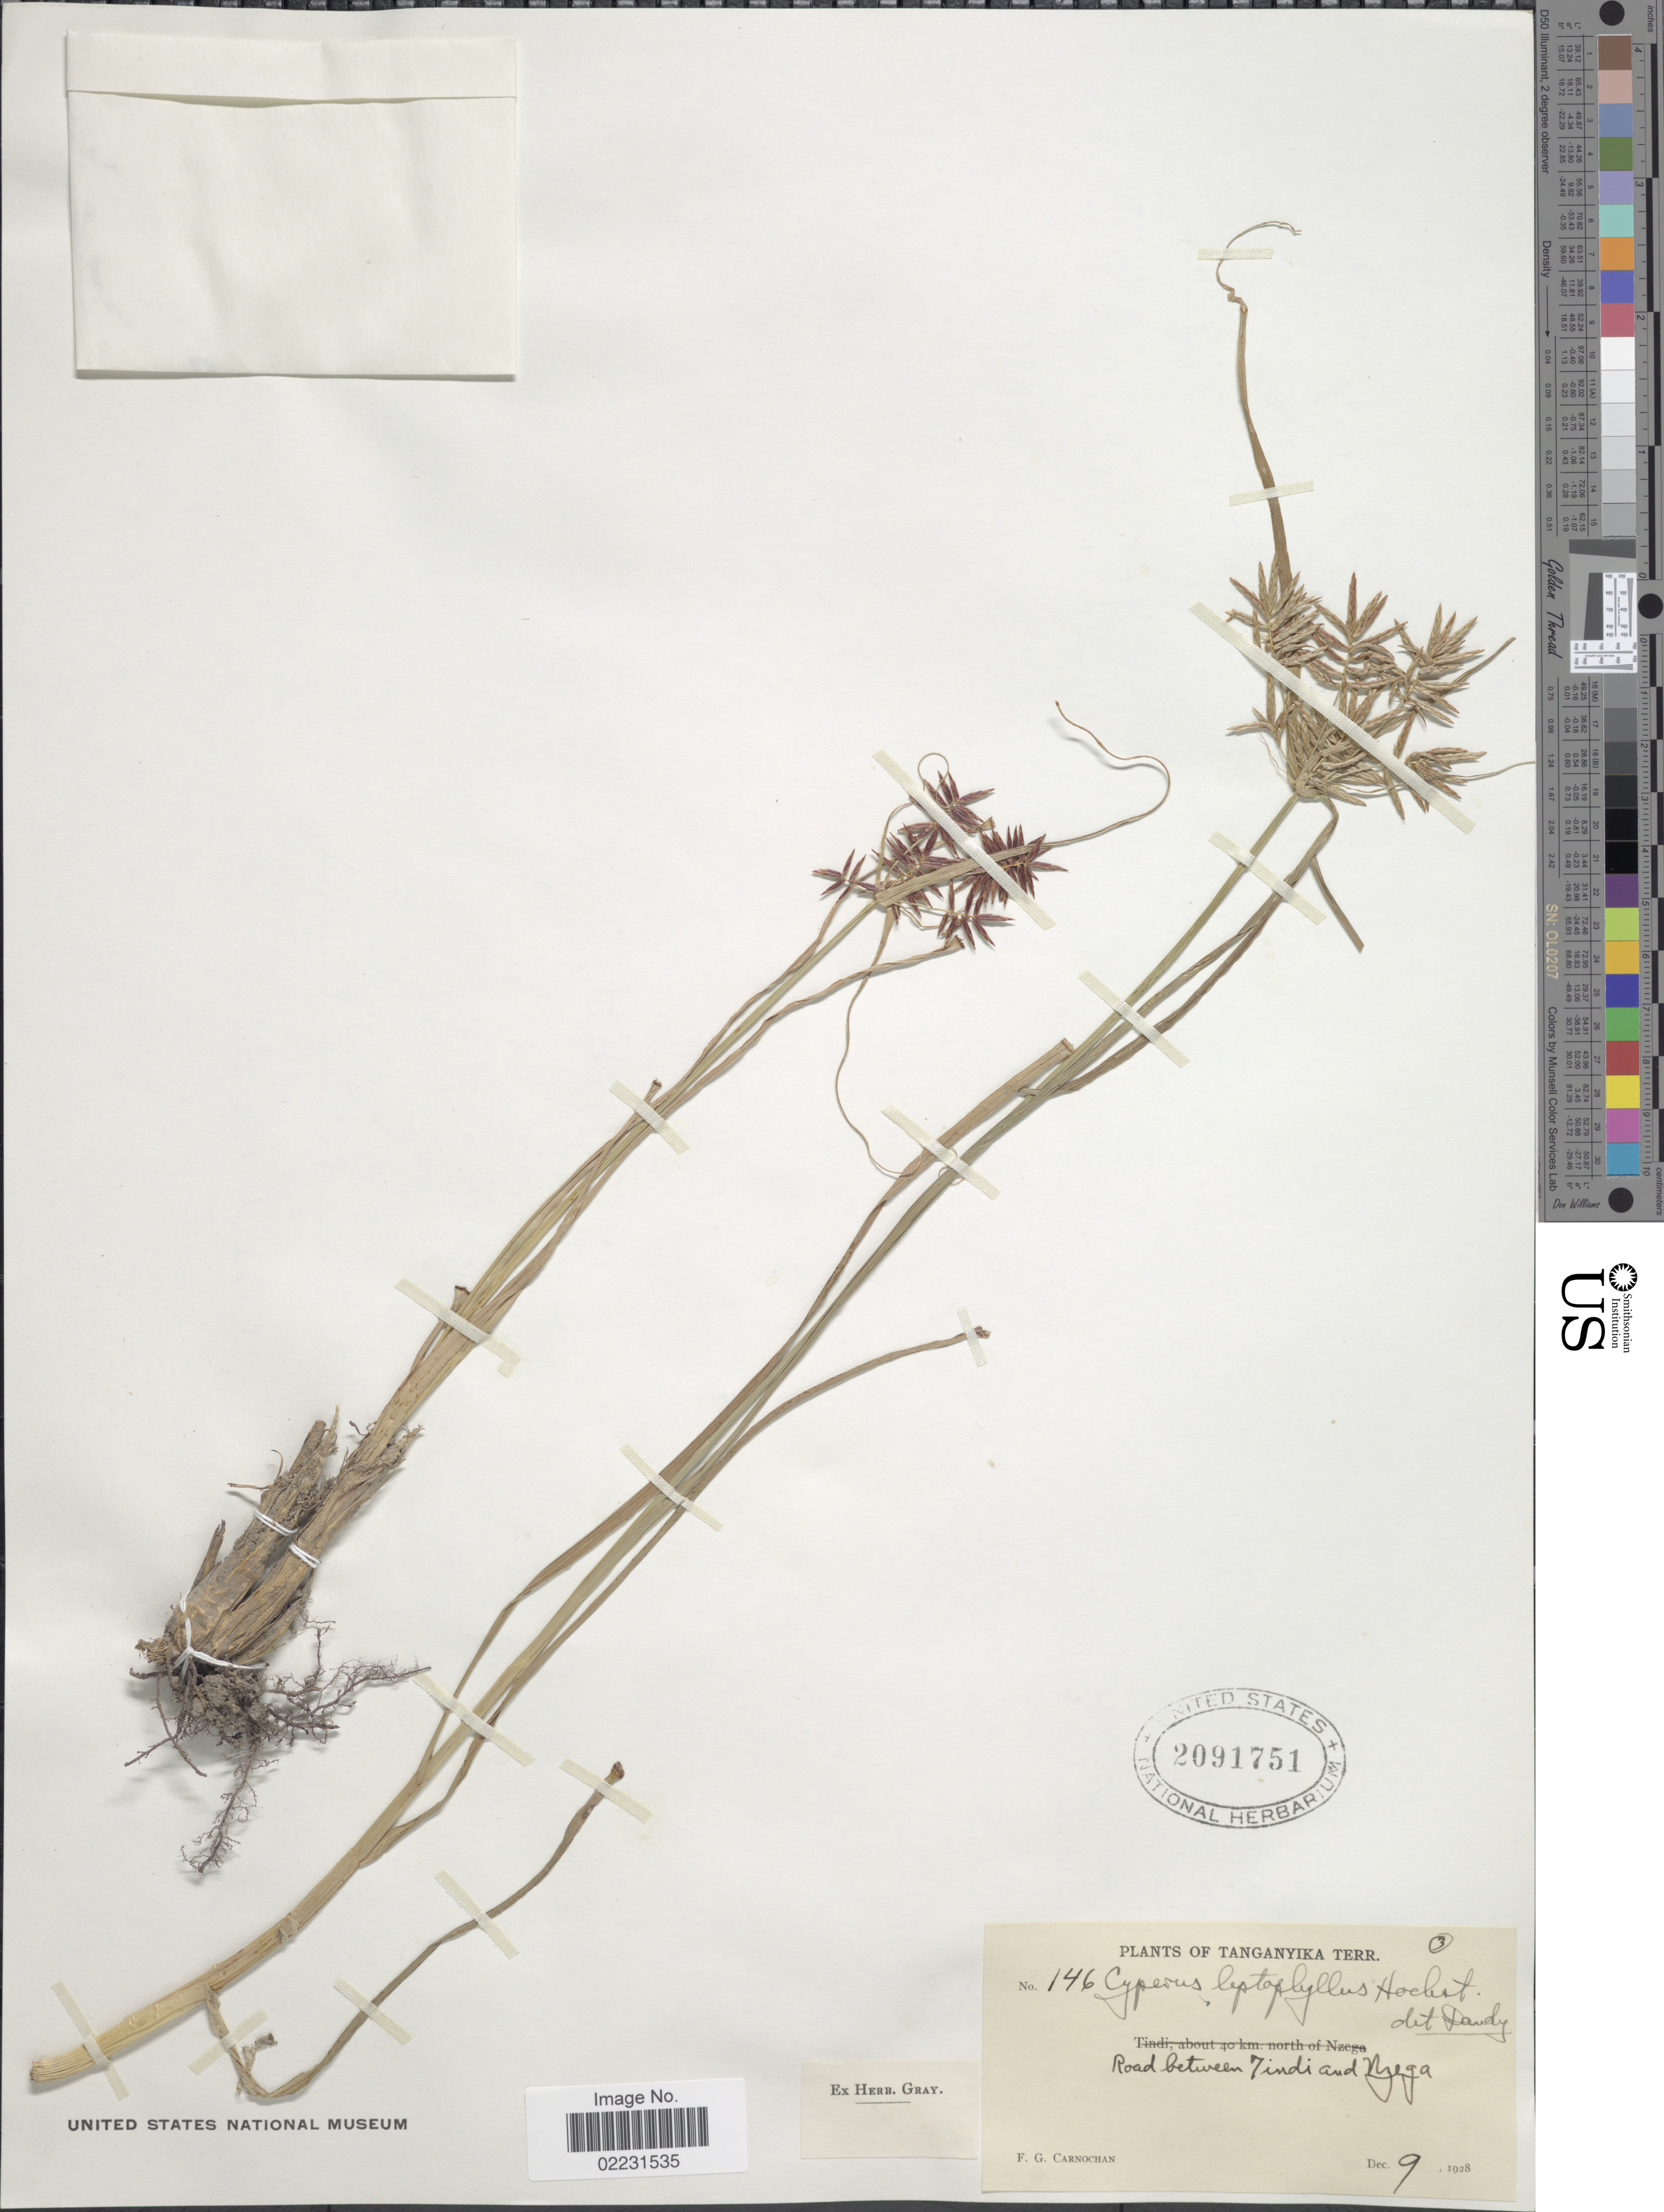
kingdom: Plantae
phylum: Tracheophyta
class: Liliopsida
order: Poales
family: Cyperaceae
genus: Cyperus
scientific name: Cyperus amauropus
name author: Steud.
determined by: Strong, Mark T., (BOT), Smithsonian Institution - National Museum of Natural History (UNITED STATES)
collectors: F. Carnochan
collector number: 146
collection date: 1928-12-09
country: Tanzania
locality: Tanganyika Terr. Road between Tindi and Nzega.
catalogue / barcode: US 2091751